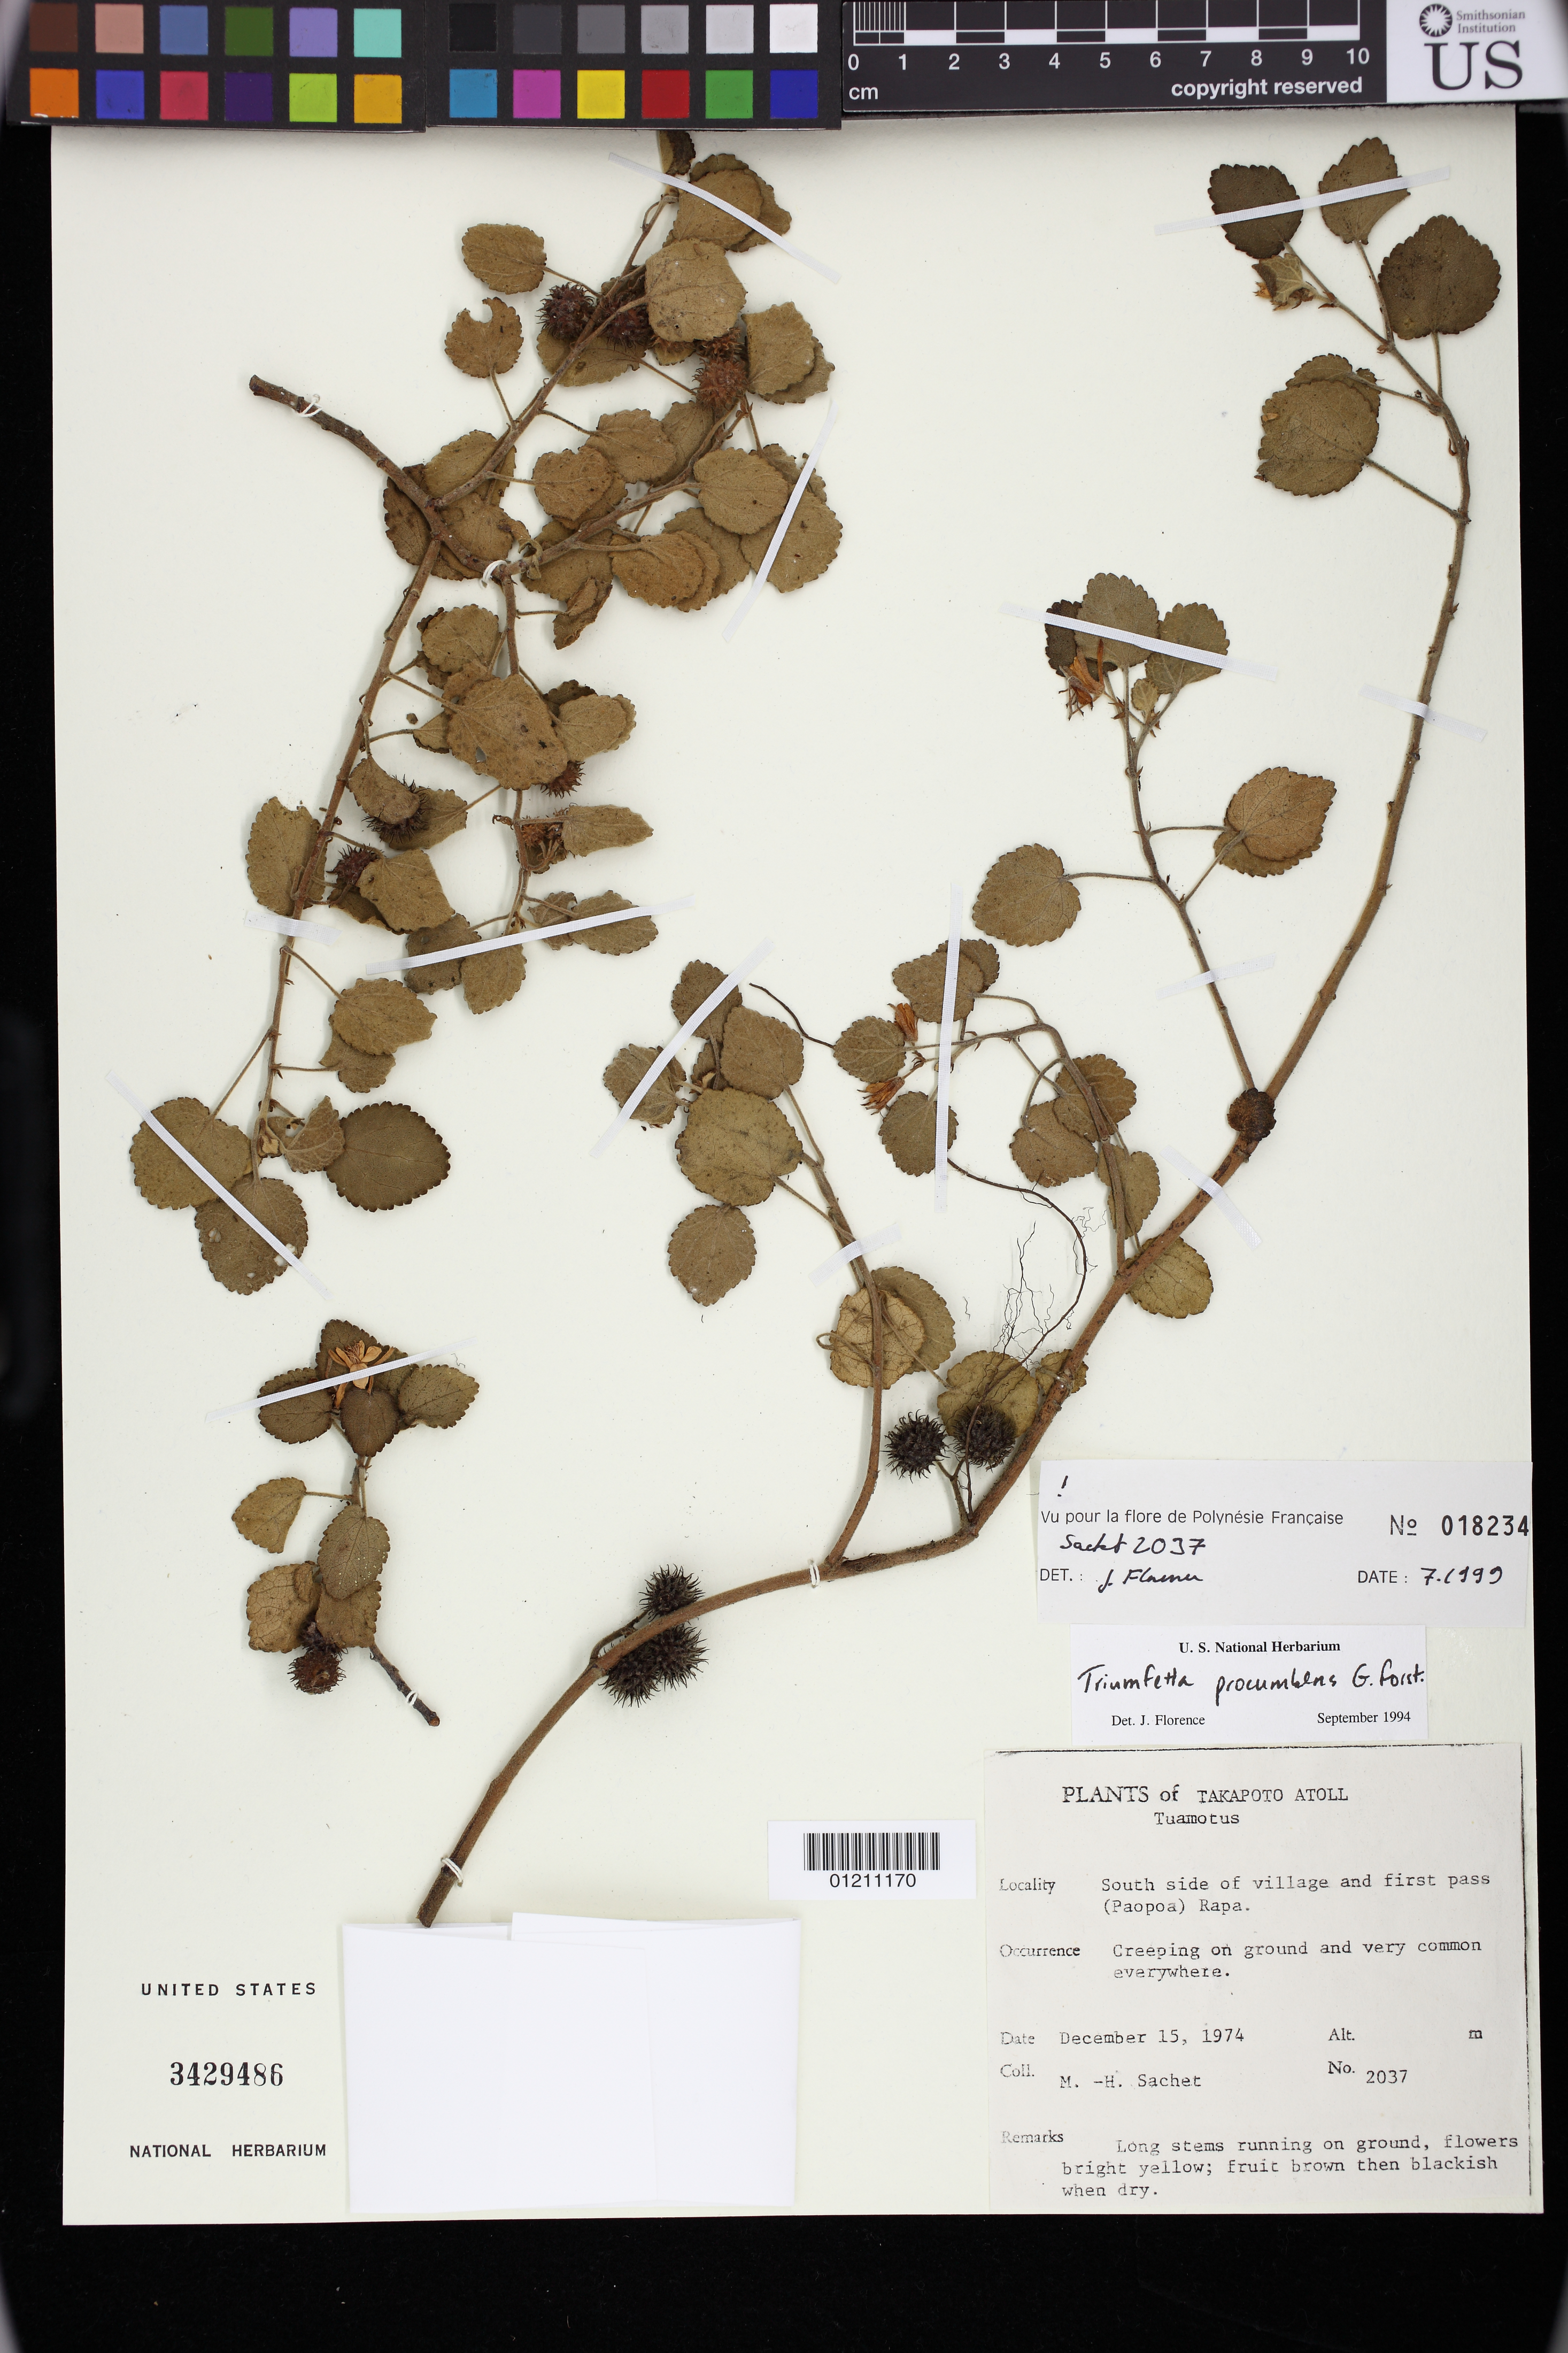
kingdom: Plantae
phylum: Tracheophyta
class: Magnoliopsida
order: Malvales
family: Malvaceae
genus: Triumfetta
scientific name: Triumfetta procumbens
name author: G. Forst.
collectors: M.-H. Sachet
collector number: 2037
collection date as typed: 15 Dec 1974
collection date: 1974-12-15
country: French Polynesia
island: Takapoto Atoll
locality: Takapoto Atoll, Tuamotus: South side of village and first pass (Paopoa) Rapa.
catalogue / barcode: US 3429486